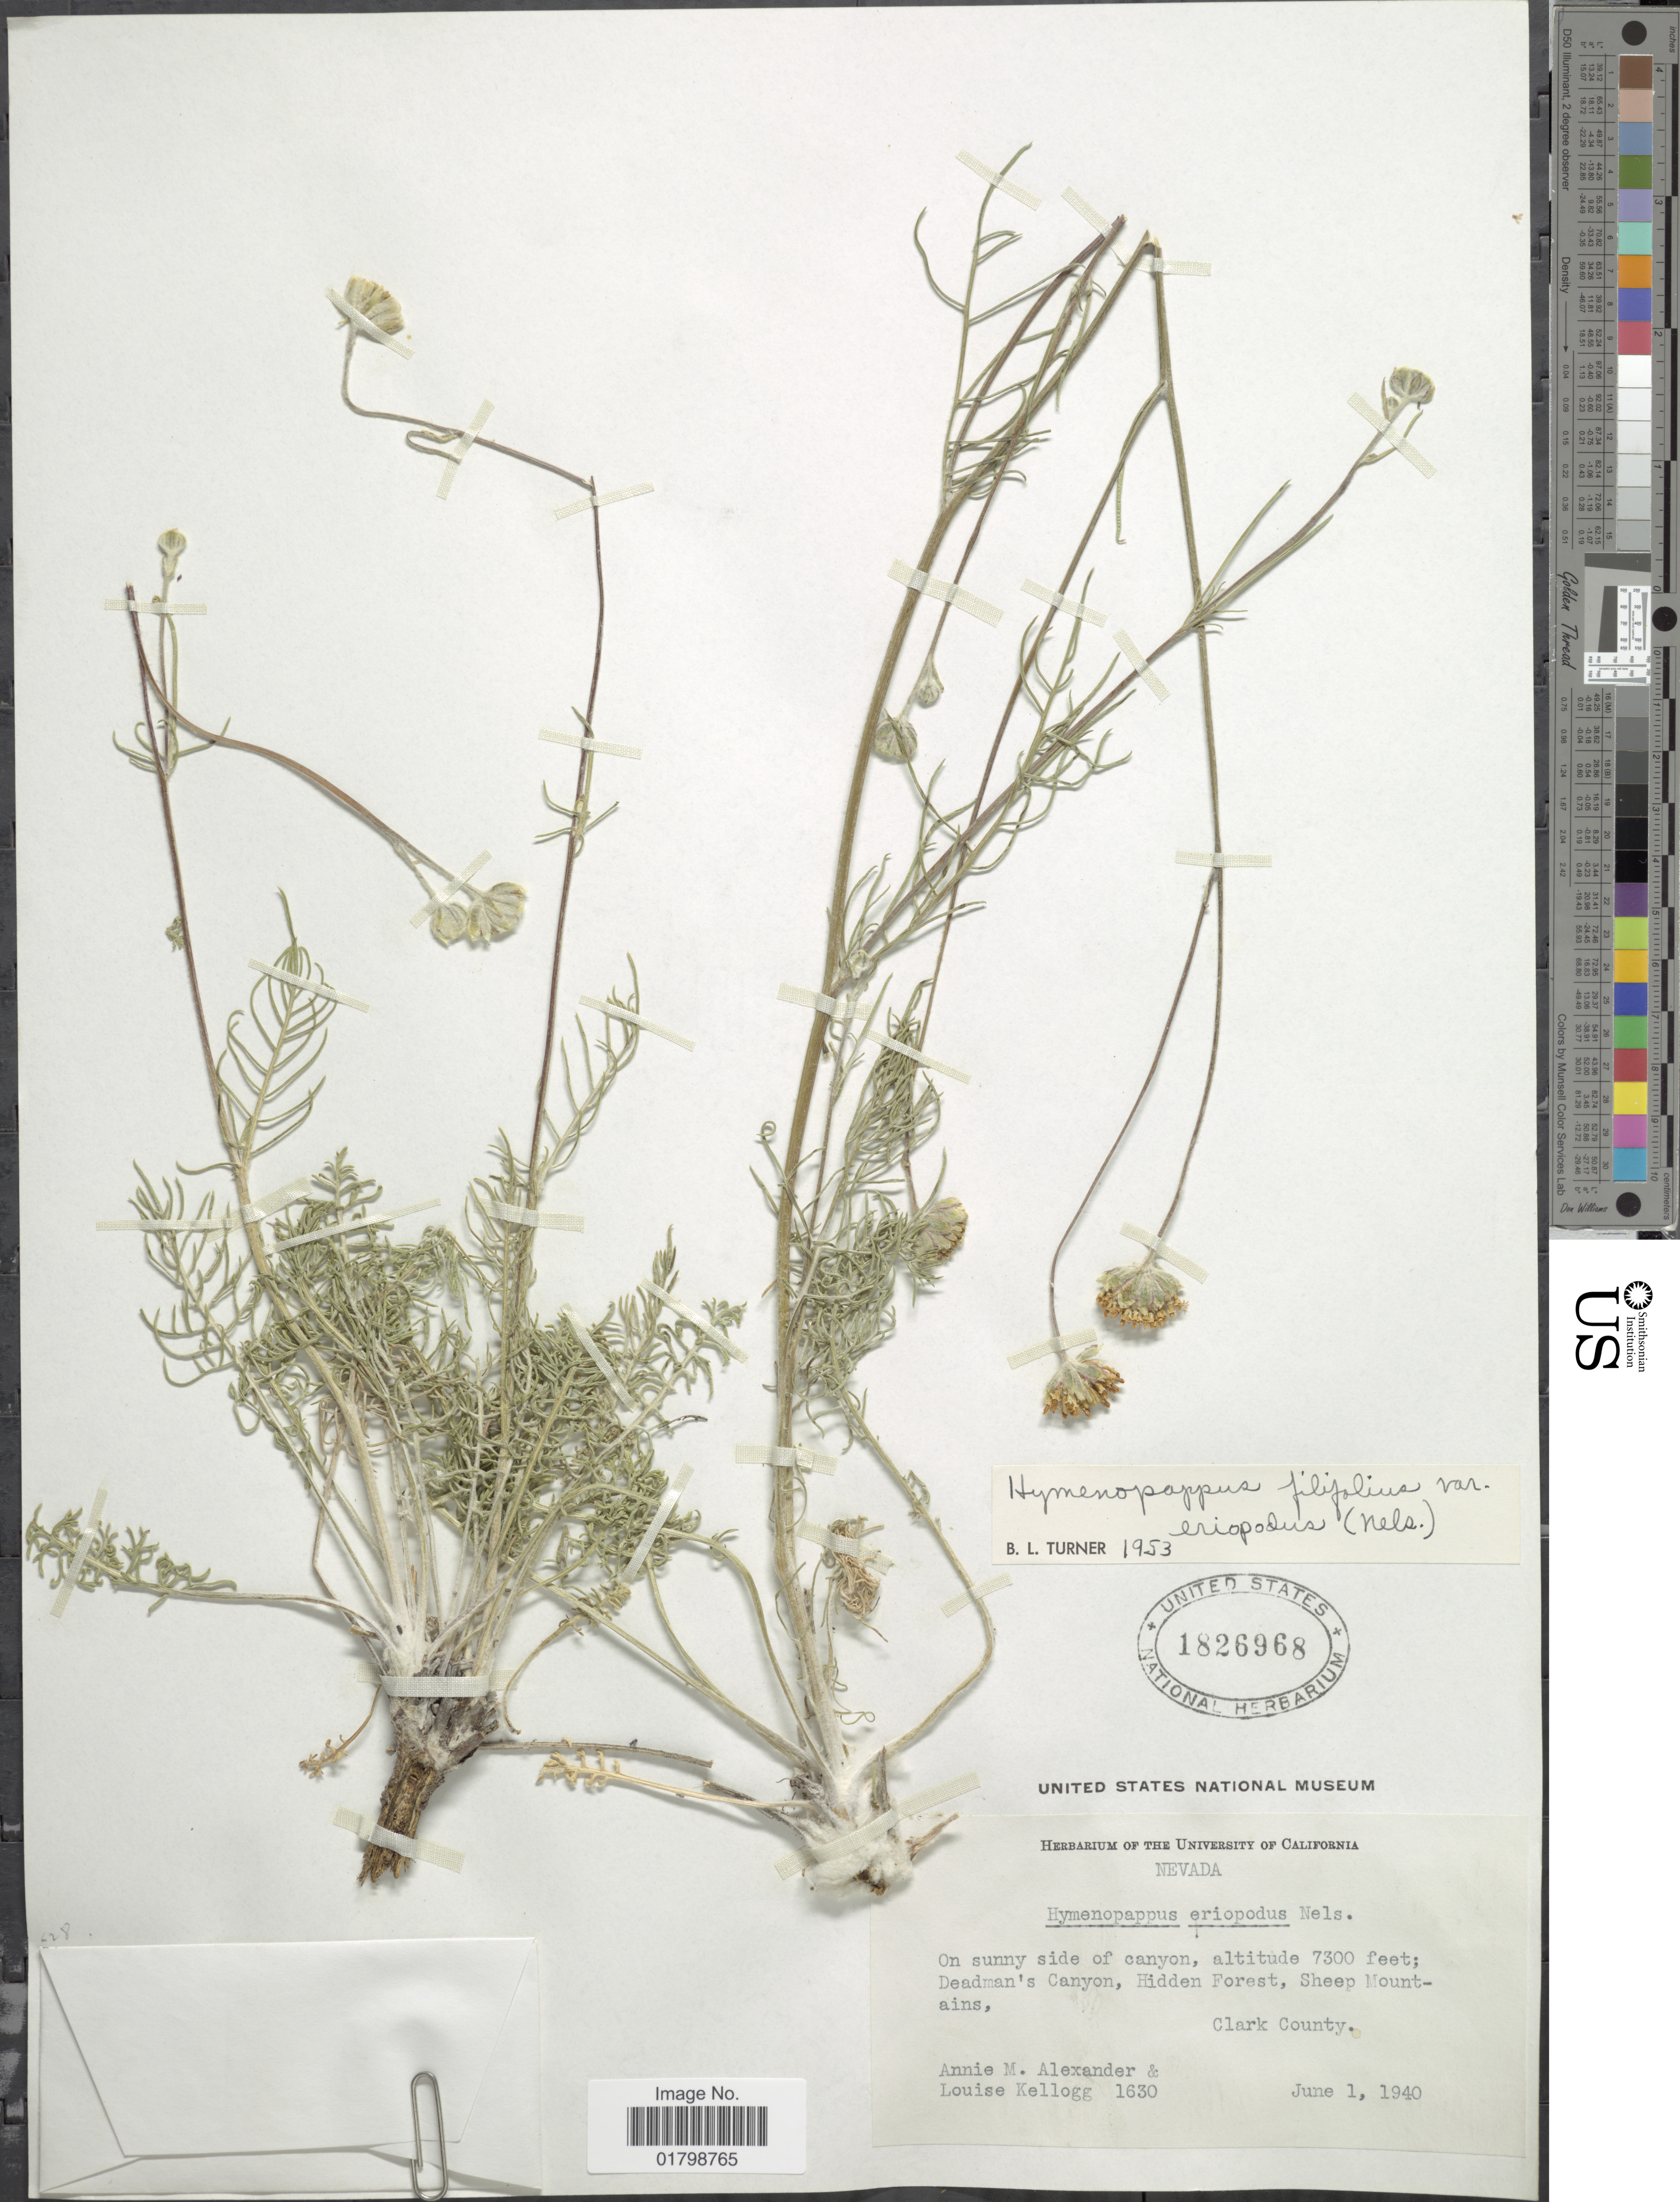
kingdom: Plantae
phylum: Tracheophyta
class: Magnoliopsida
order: Asterales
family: Asteraceae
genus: Hymenopappus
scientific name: Hymenopappus filifolius var. eriopodus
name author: (A. Nelson) B.L. Turner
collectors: A. M. Alexander & L. Kellogg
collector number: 1630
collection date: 1940-06-01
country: United States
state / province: Nevada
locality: Deadman's Canyon, Hidden Forest, Sheep Mountains, Clark County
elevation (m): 2225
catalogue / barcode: US 1826968